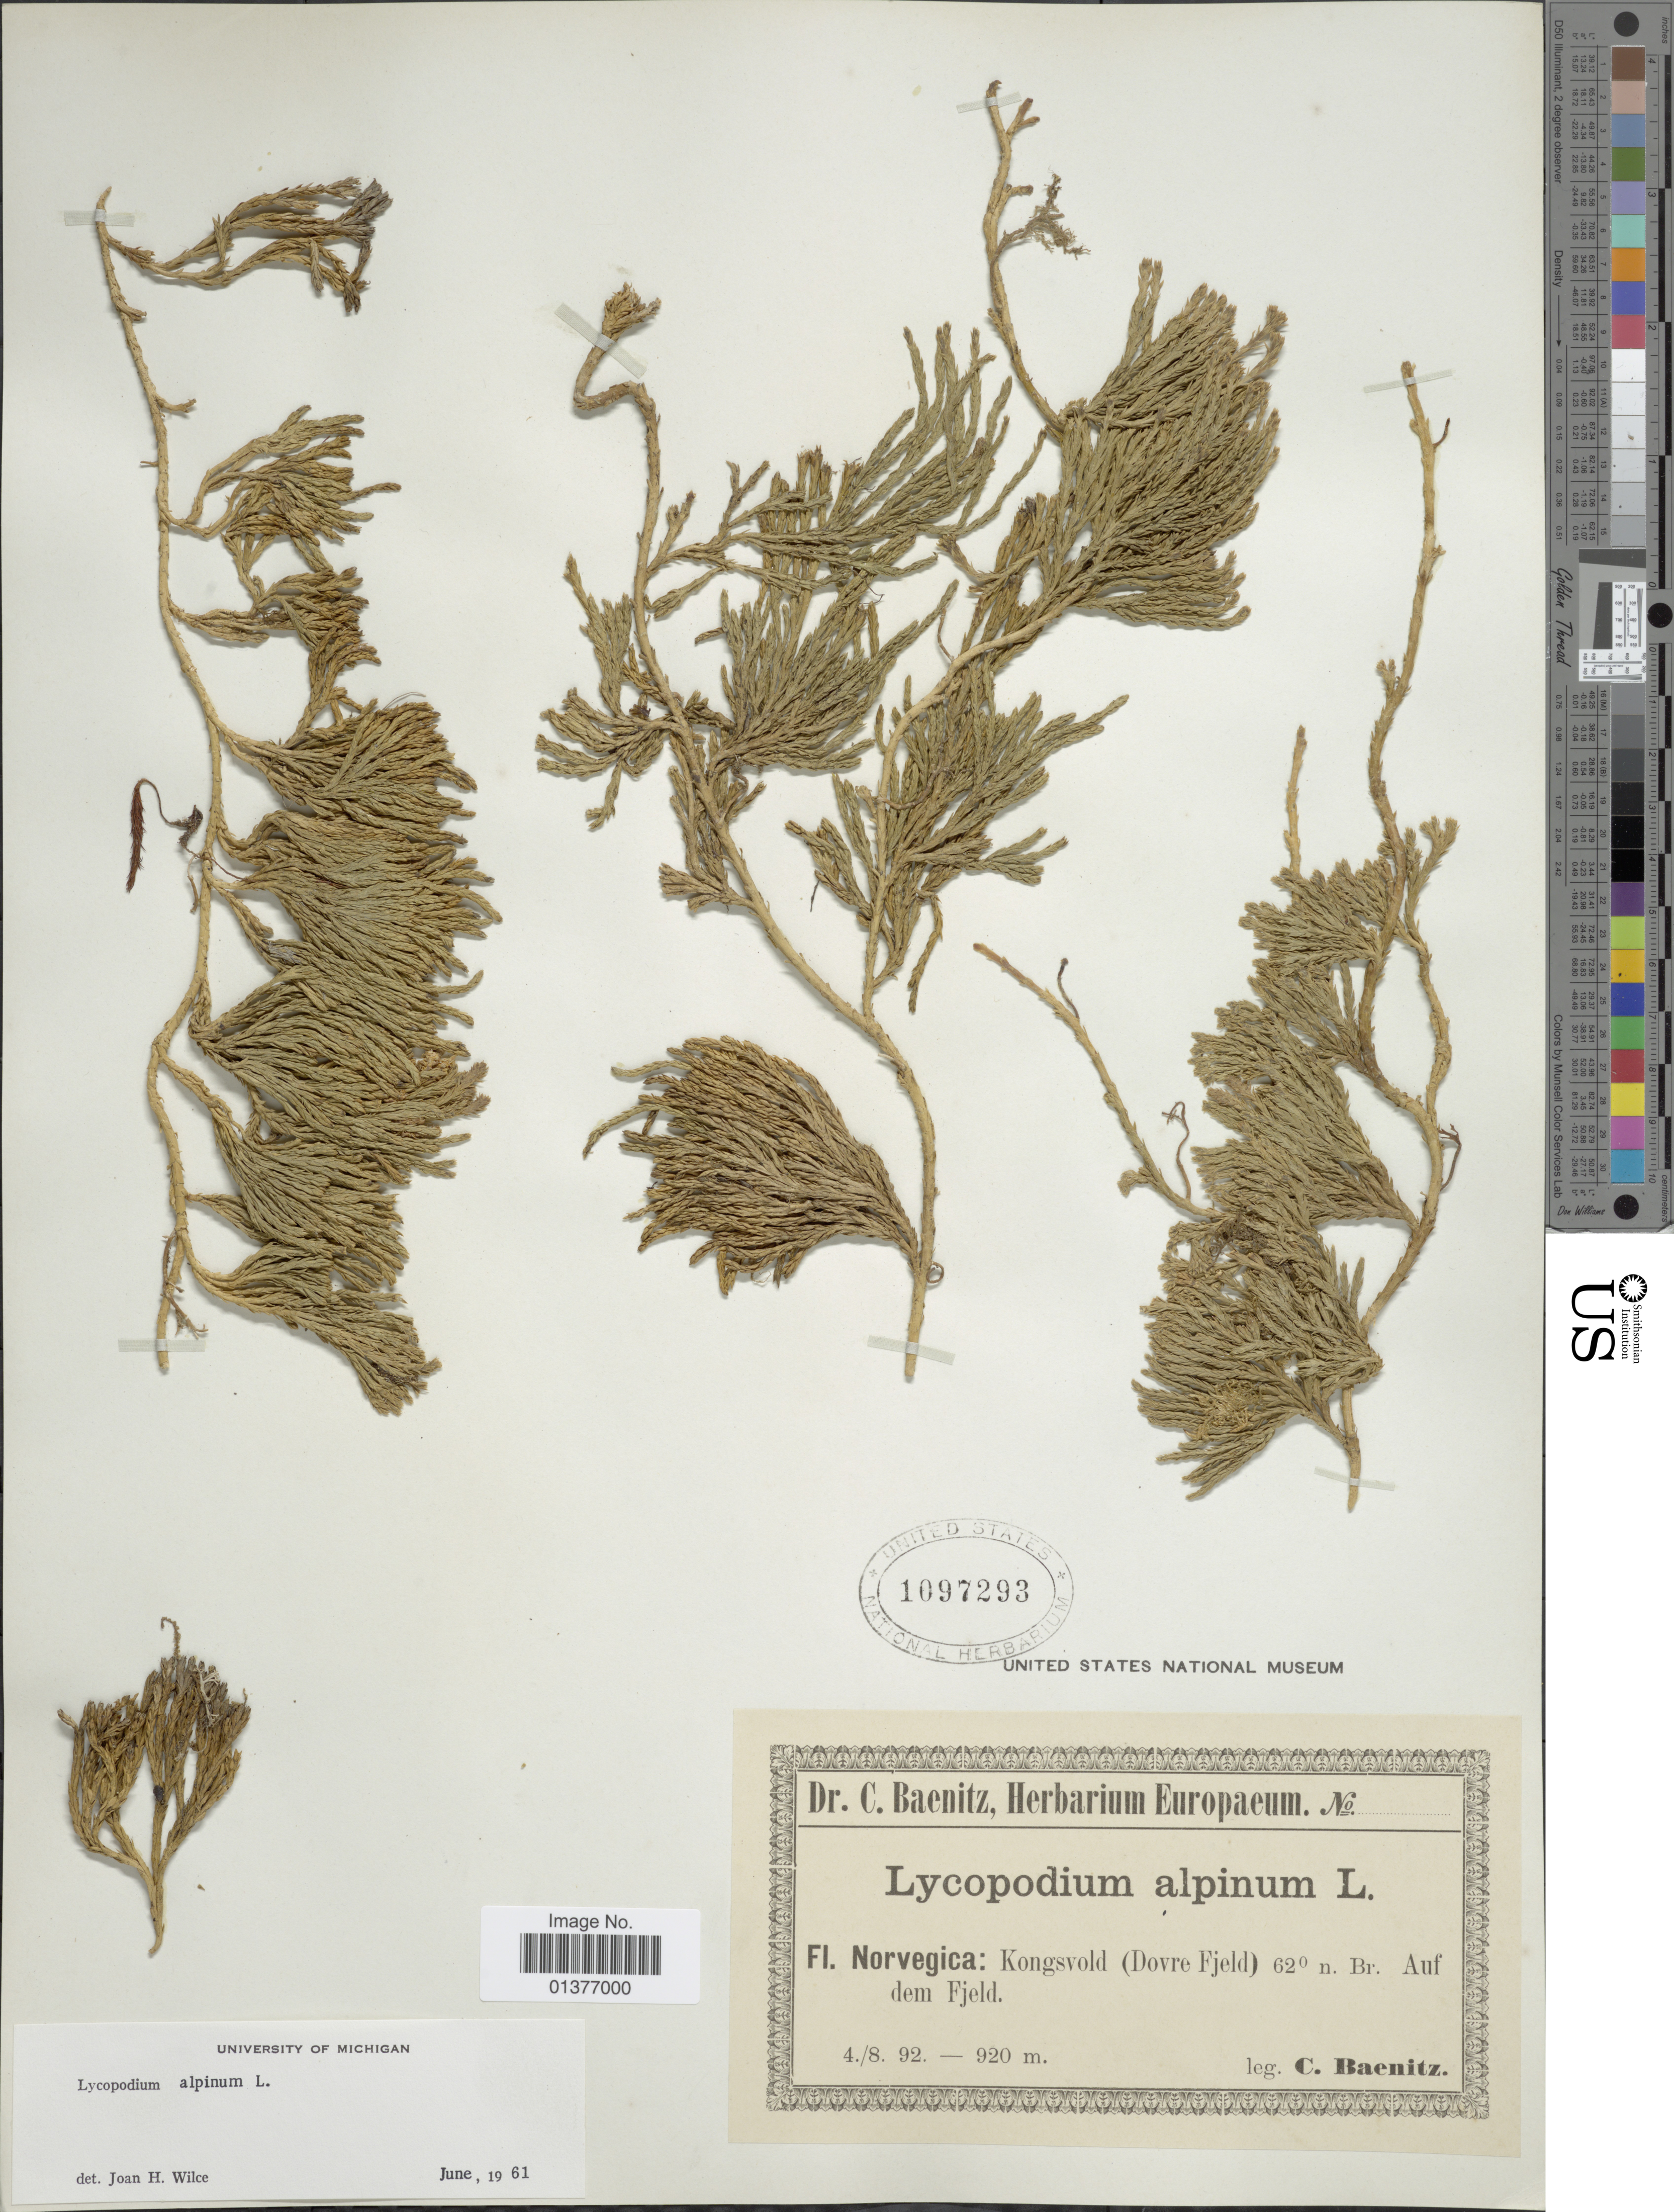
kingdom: Plantae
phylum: Tracheophyta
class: Lycopodiopsida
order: Lycopodiales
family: Lycopodiaceae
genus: Diphasiastrum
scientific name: Diphasiastrum alpinum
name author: (L.) Holub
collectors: C. G. Baenitz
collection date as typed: Transcribed d/m/y: 4/8/92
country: Norway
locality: Norvegica: Kongsvold(Dovre Fjeld) 62º n. Br. Auf dem Fjeld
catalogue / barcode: US 1097293